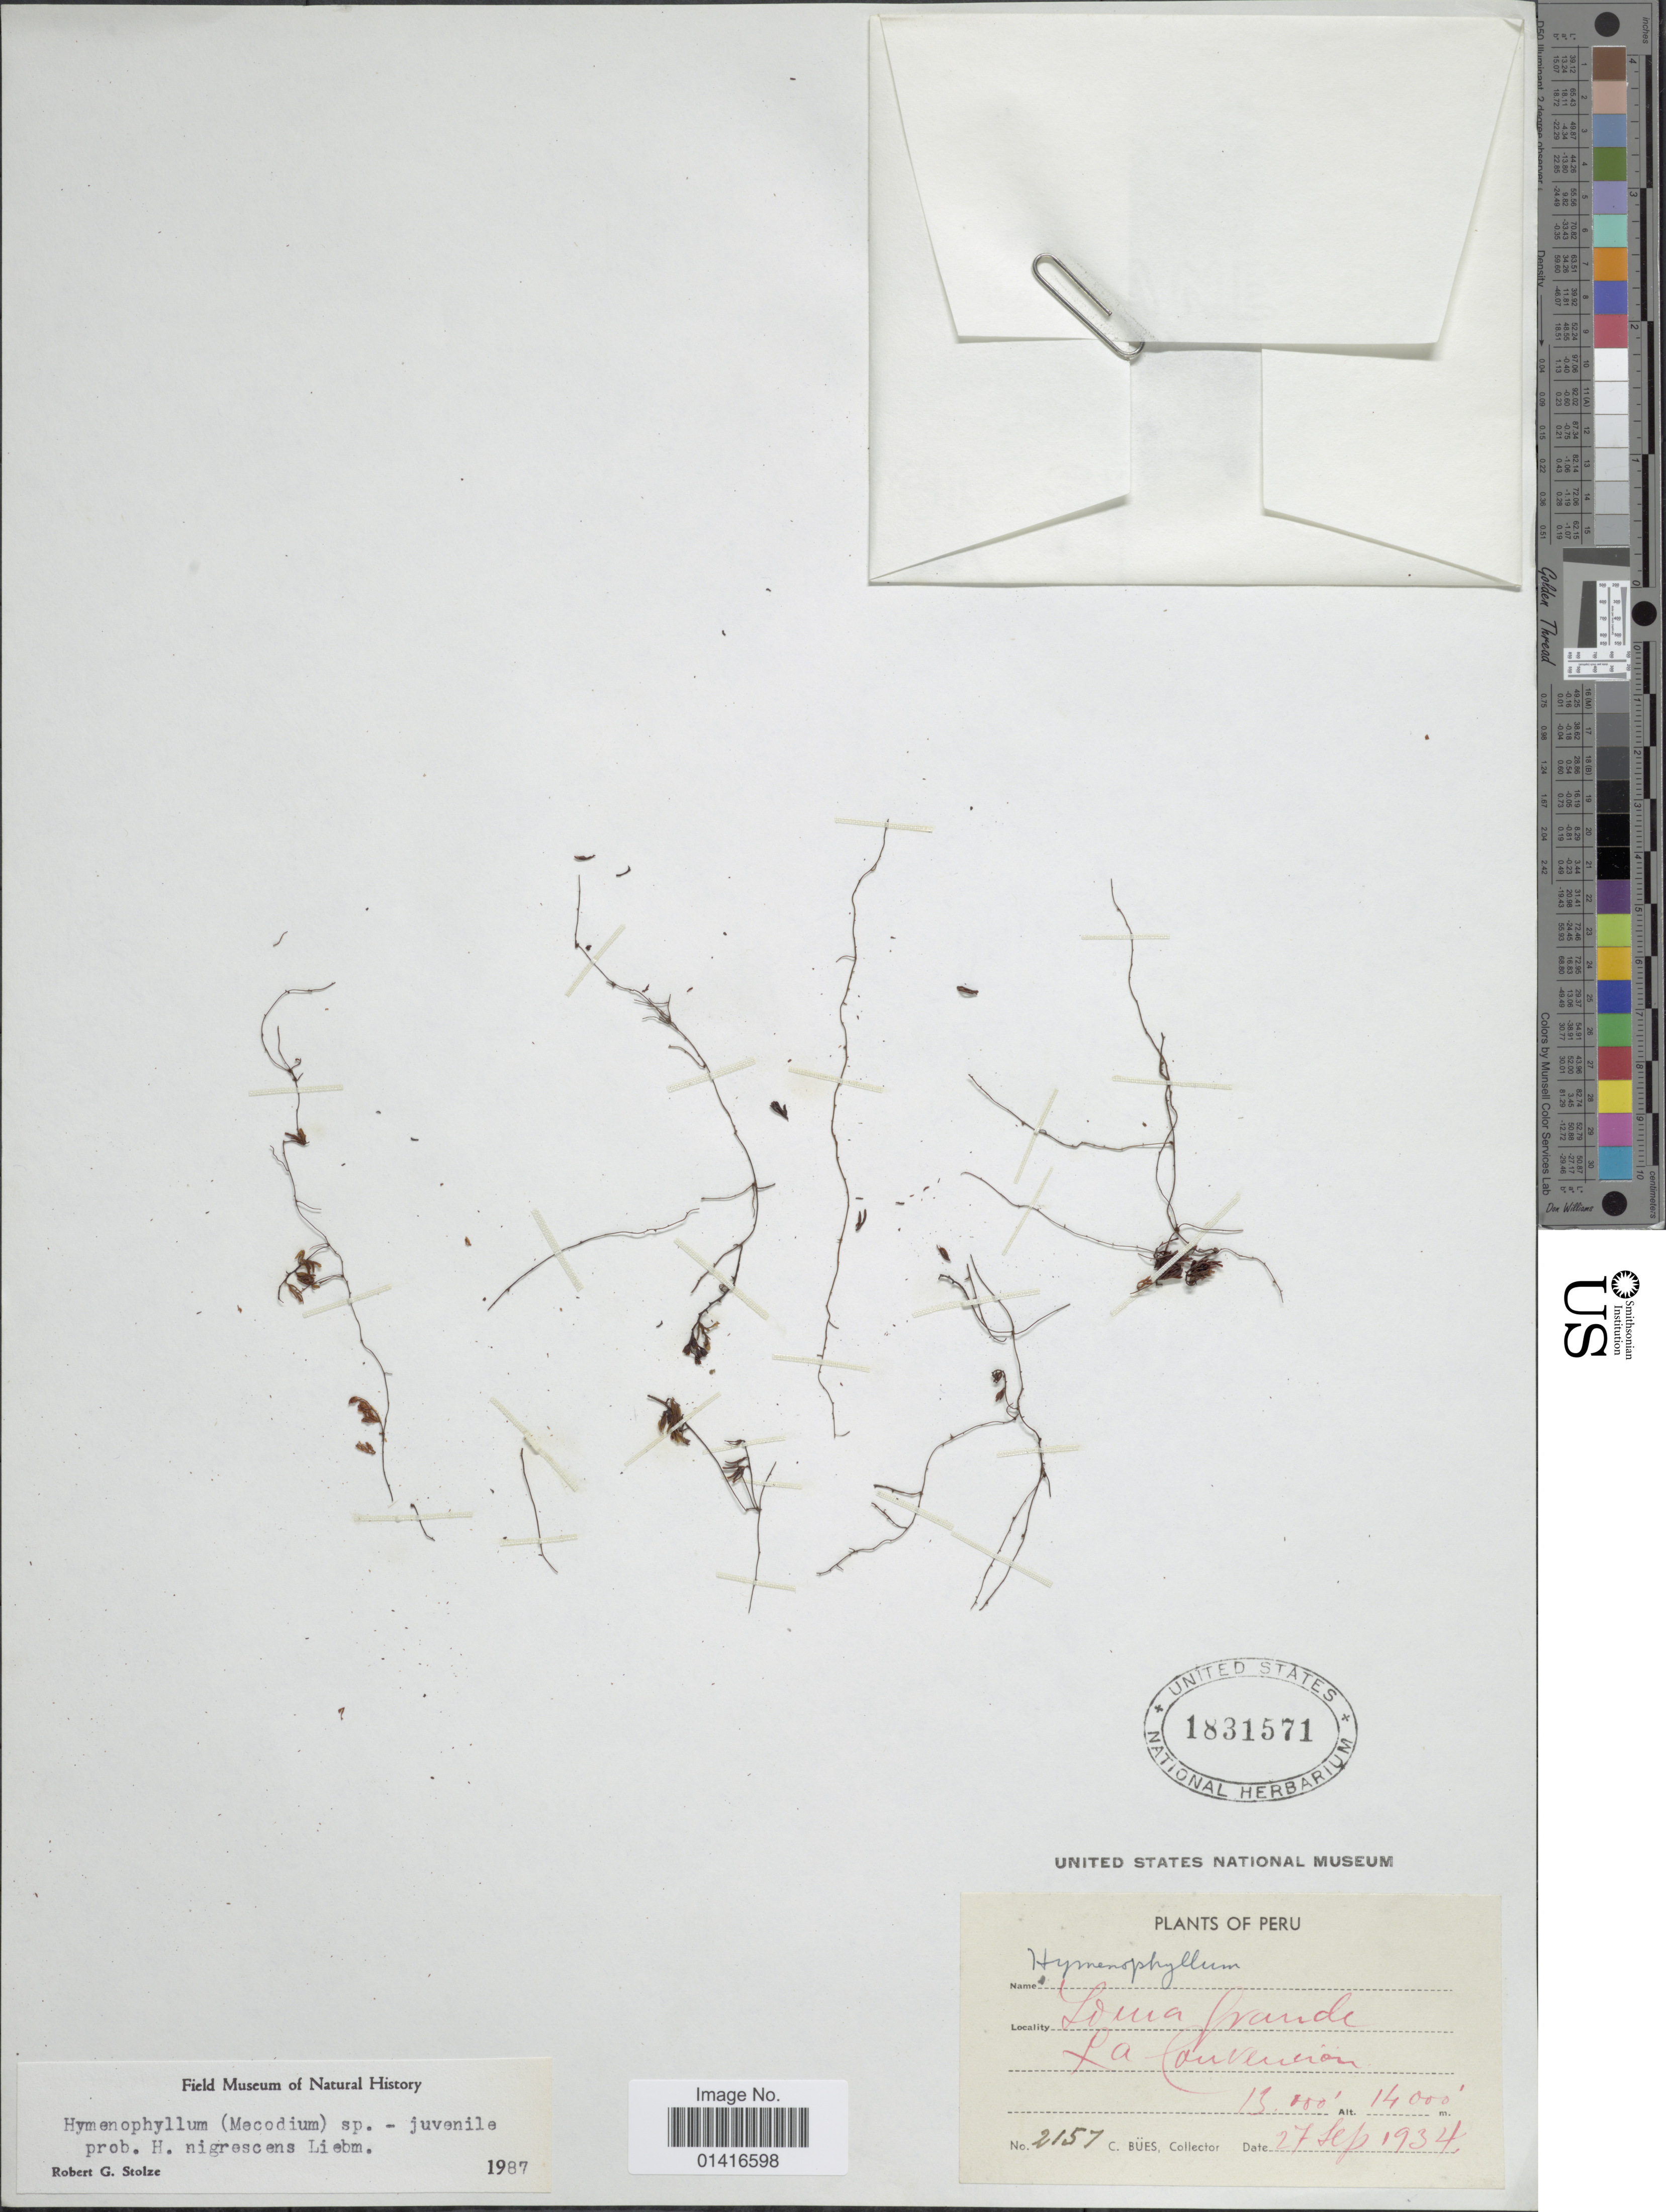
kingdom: Plantae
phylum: Tracheophyta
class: Polypodiopsida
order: Hymenophyllales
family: Hymenophyllaceae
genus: Hymenophyllum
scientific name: Hymenophyllum myriocarpum var. myriocarpum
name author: Hook.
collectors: C. Bues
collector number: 2157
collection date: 1934-09-27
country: Peru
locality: Loma Grande. La Convención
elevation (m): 3962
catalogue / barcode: US 1831571